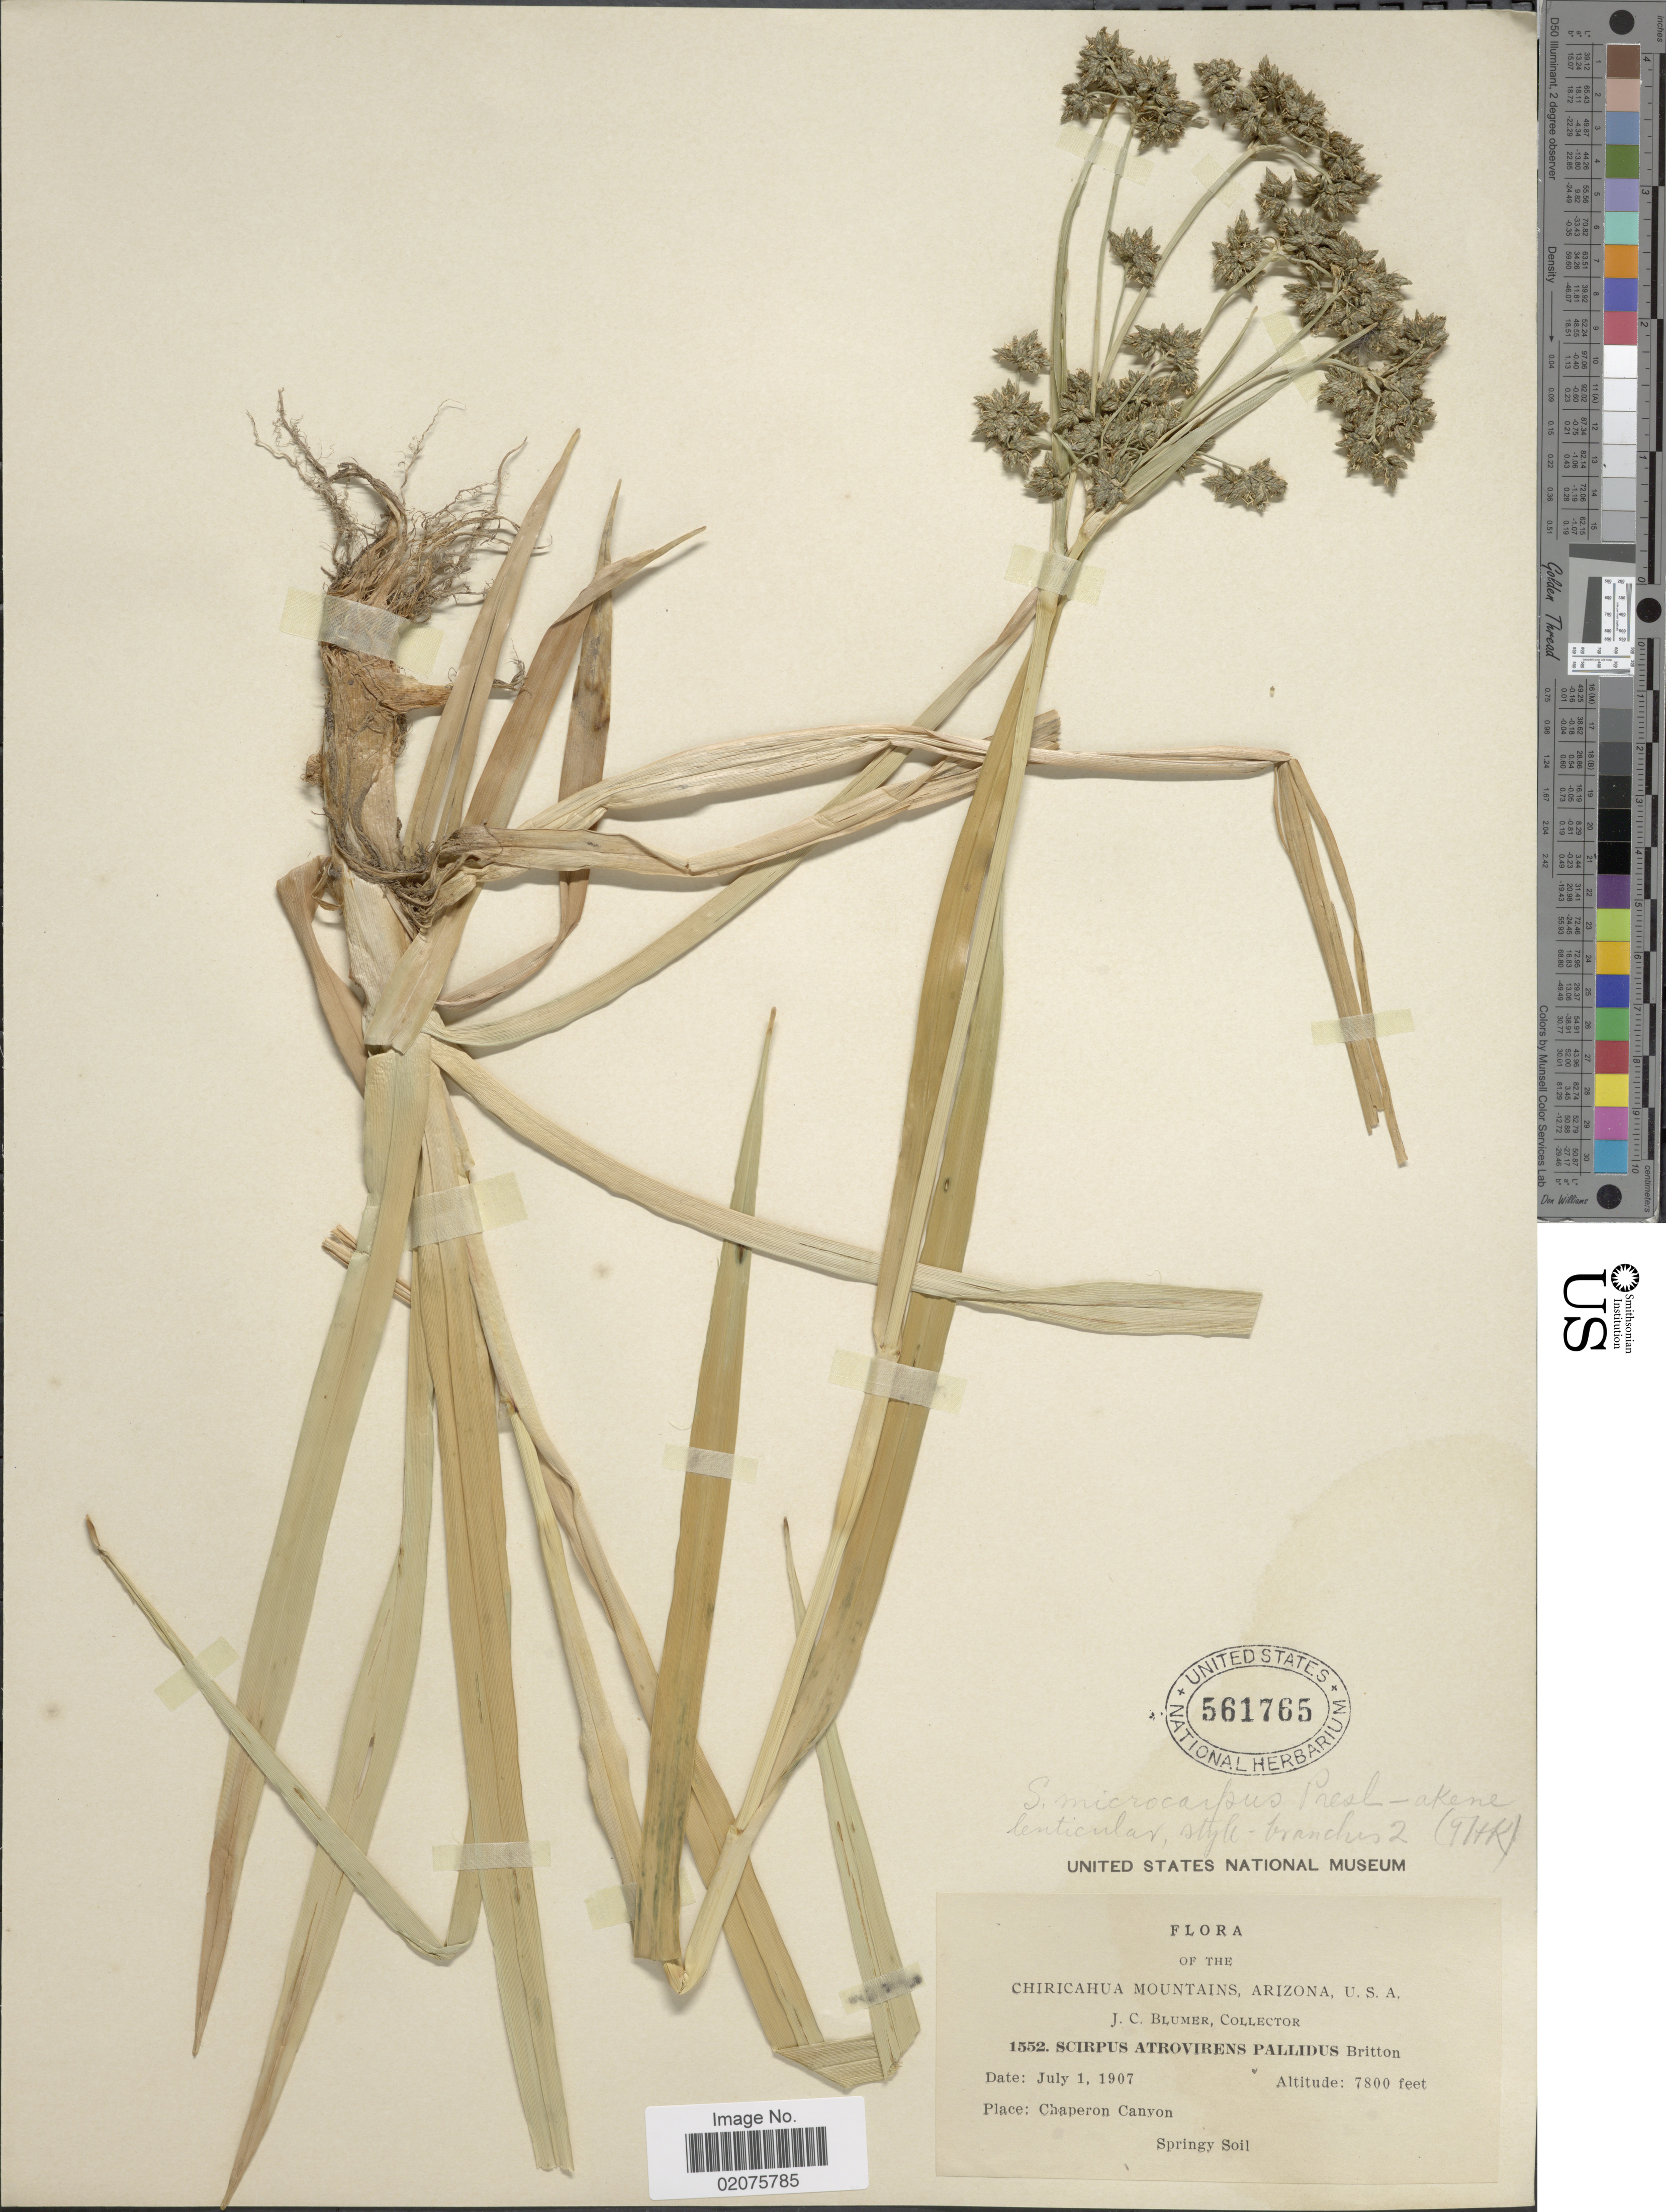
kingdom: Plantae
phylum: Tracheophyta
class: Liliopsida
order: Poales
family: Cyperaceae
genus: Scirpus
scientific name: Scirpus microcarpus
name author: J. Presl & C. Presl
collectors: J. C. Blumer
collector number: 1552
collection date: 1907-07-01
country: United States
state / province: Arizona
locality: Chiricahua Mountains, U.S.A. Chaperon Canyon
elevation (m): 2377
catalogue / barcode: US 561765